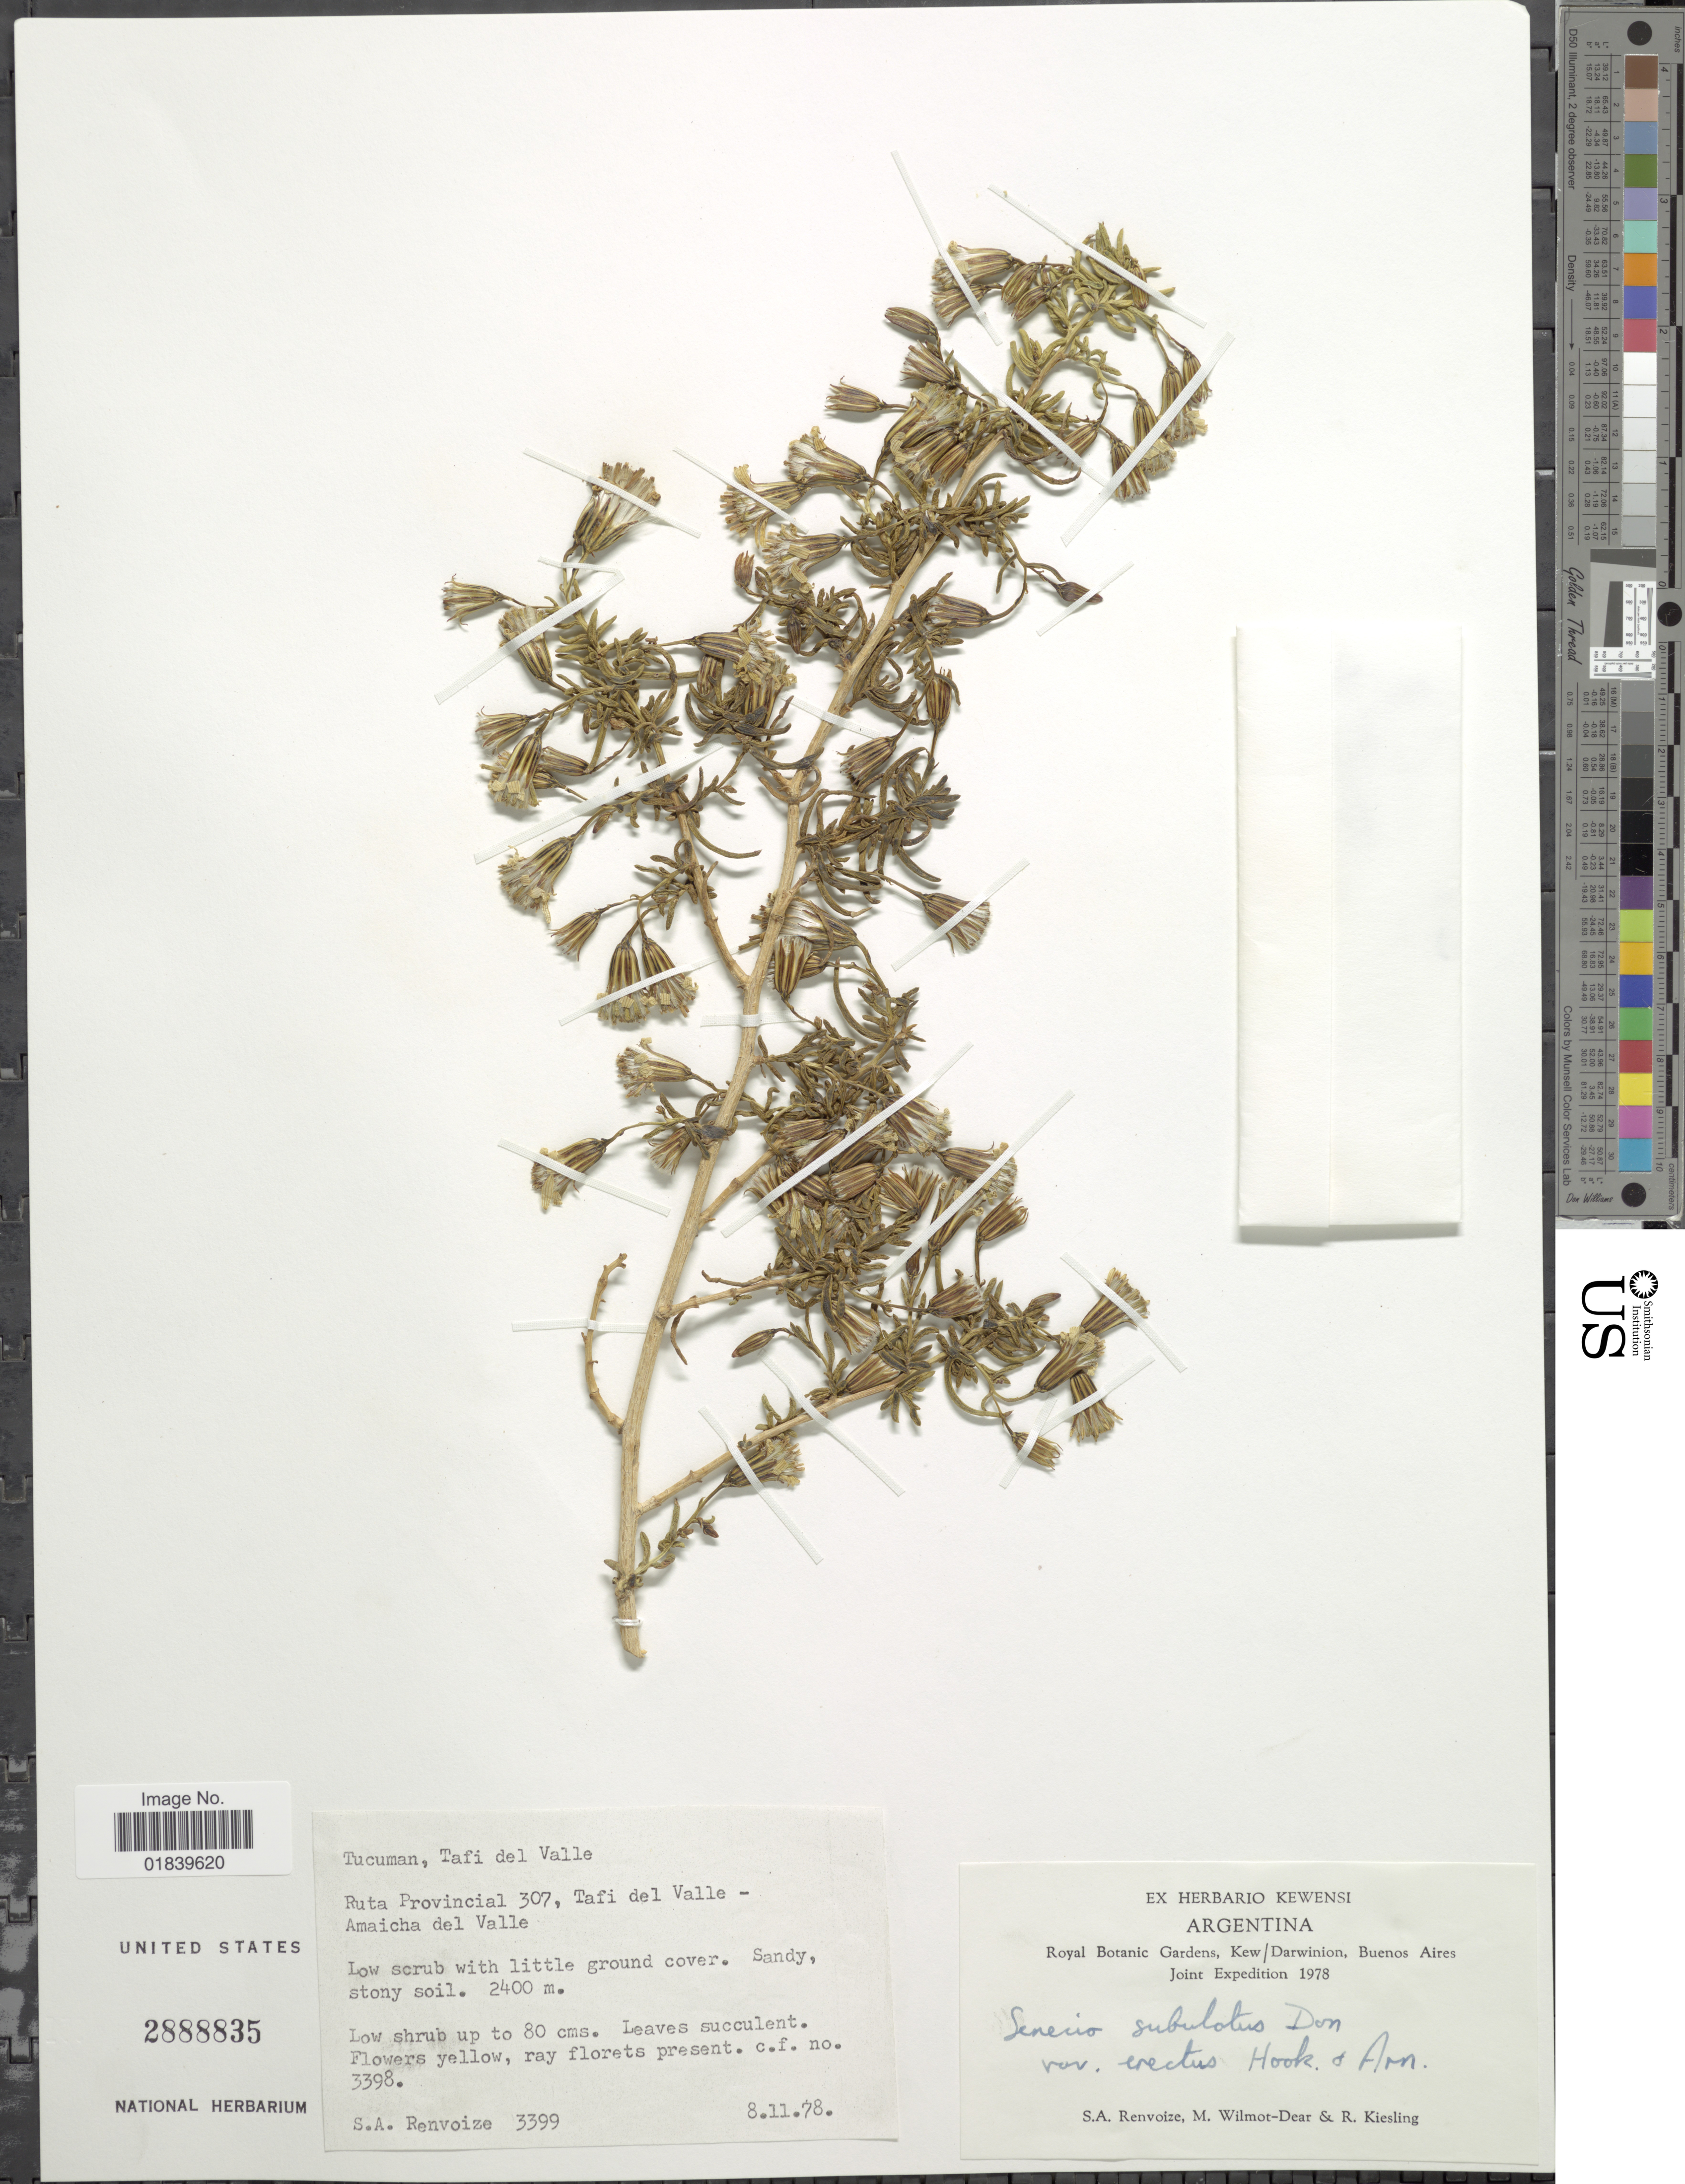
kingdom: Plantae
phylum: Tracheophyta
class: Magnoliopsida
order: Asterales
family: Asteraceae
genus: Senecio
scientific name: Senecio subulatus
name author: D. Don ex Hook. & Arn.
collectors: S. A. Renvoize, M. Wilmot-Dear & R. Kiesling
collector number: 3399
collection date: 1978-11-08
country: Argentina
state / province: Tucuman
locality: Tucuman, Tafi del Valle. Ruta Provincial 307, Tafi del Valle, Amaicha del Valle.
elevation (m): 2400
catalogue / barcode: US 2888835